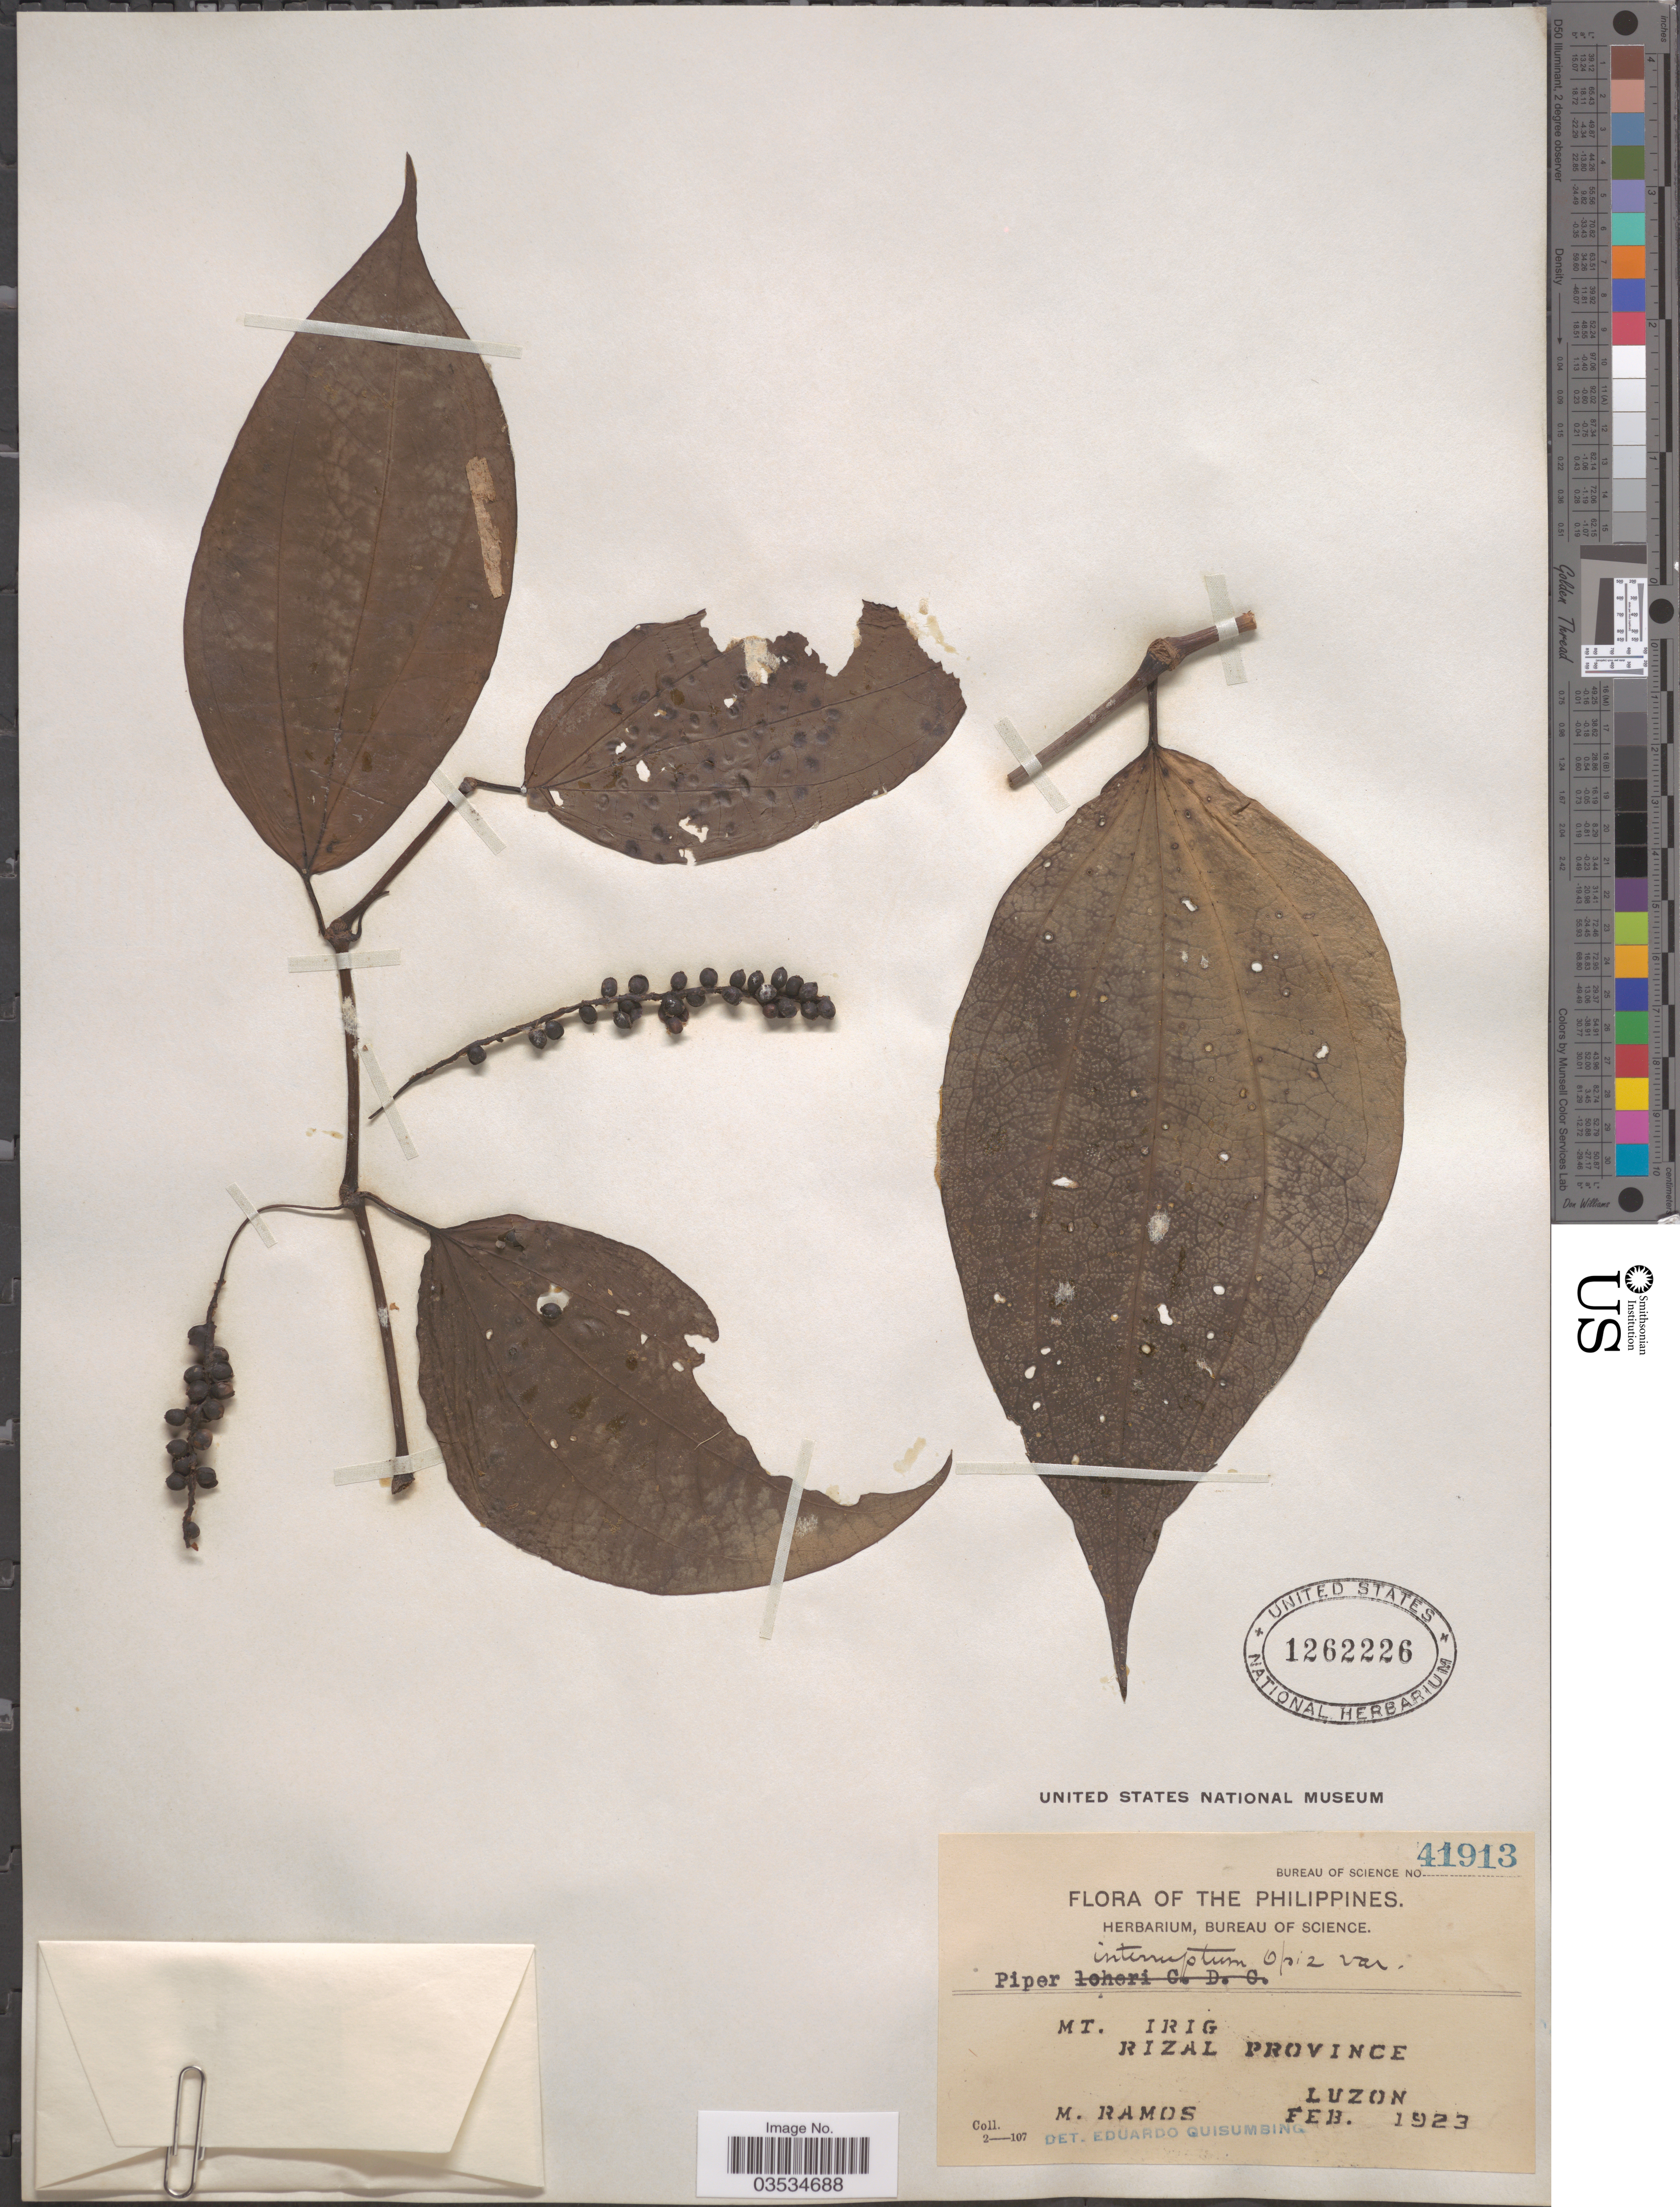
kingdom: Plantae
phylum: Tracheophyta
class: Magnoliopsida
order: Piperales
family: Piperaceae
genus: Piper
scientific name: Piper interruptum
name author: Opiz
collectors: M. Ramos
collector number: Bureau of Science 41913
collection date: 1923-02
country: Philippines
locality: Mt. Irig. Rizal Province. Luzon.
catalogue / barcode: US 1262226